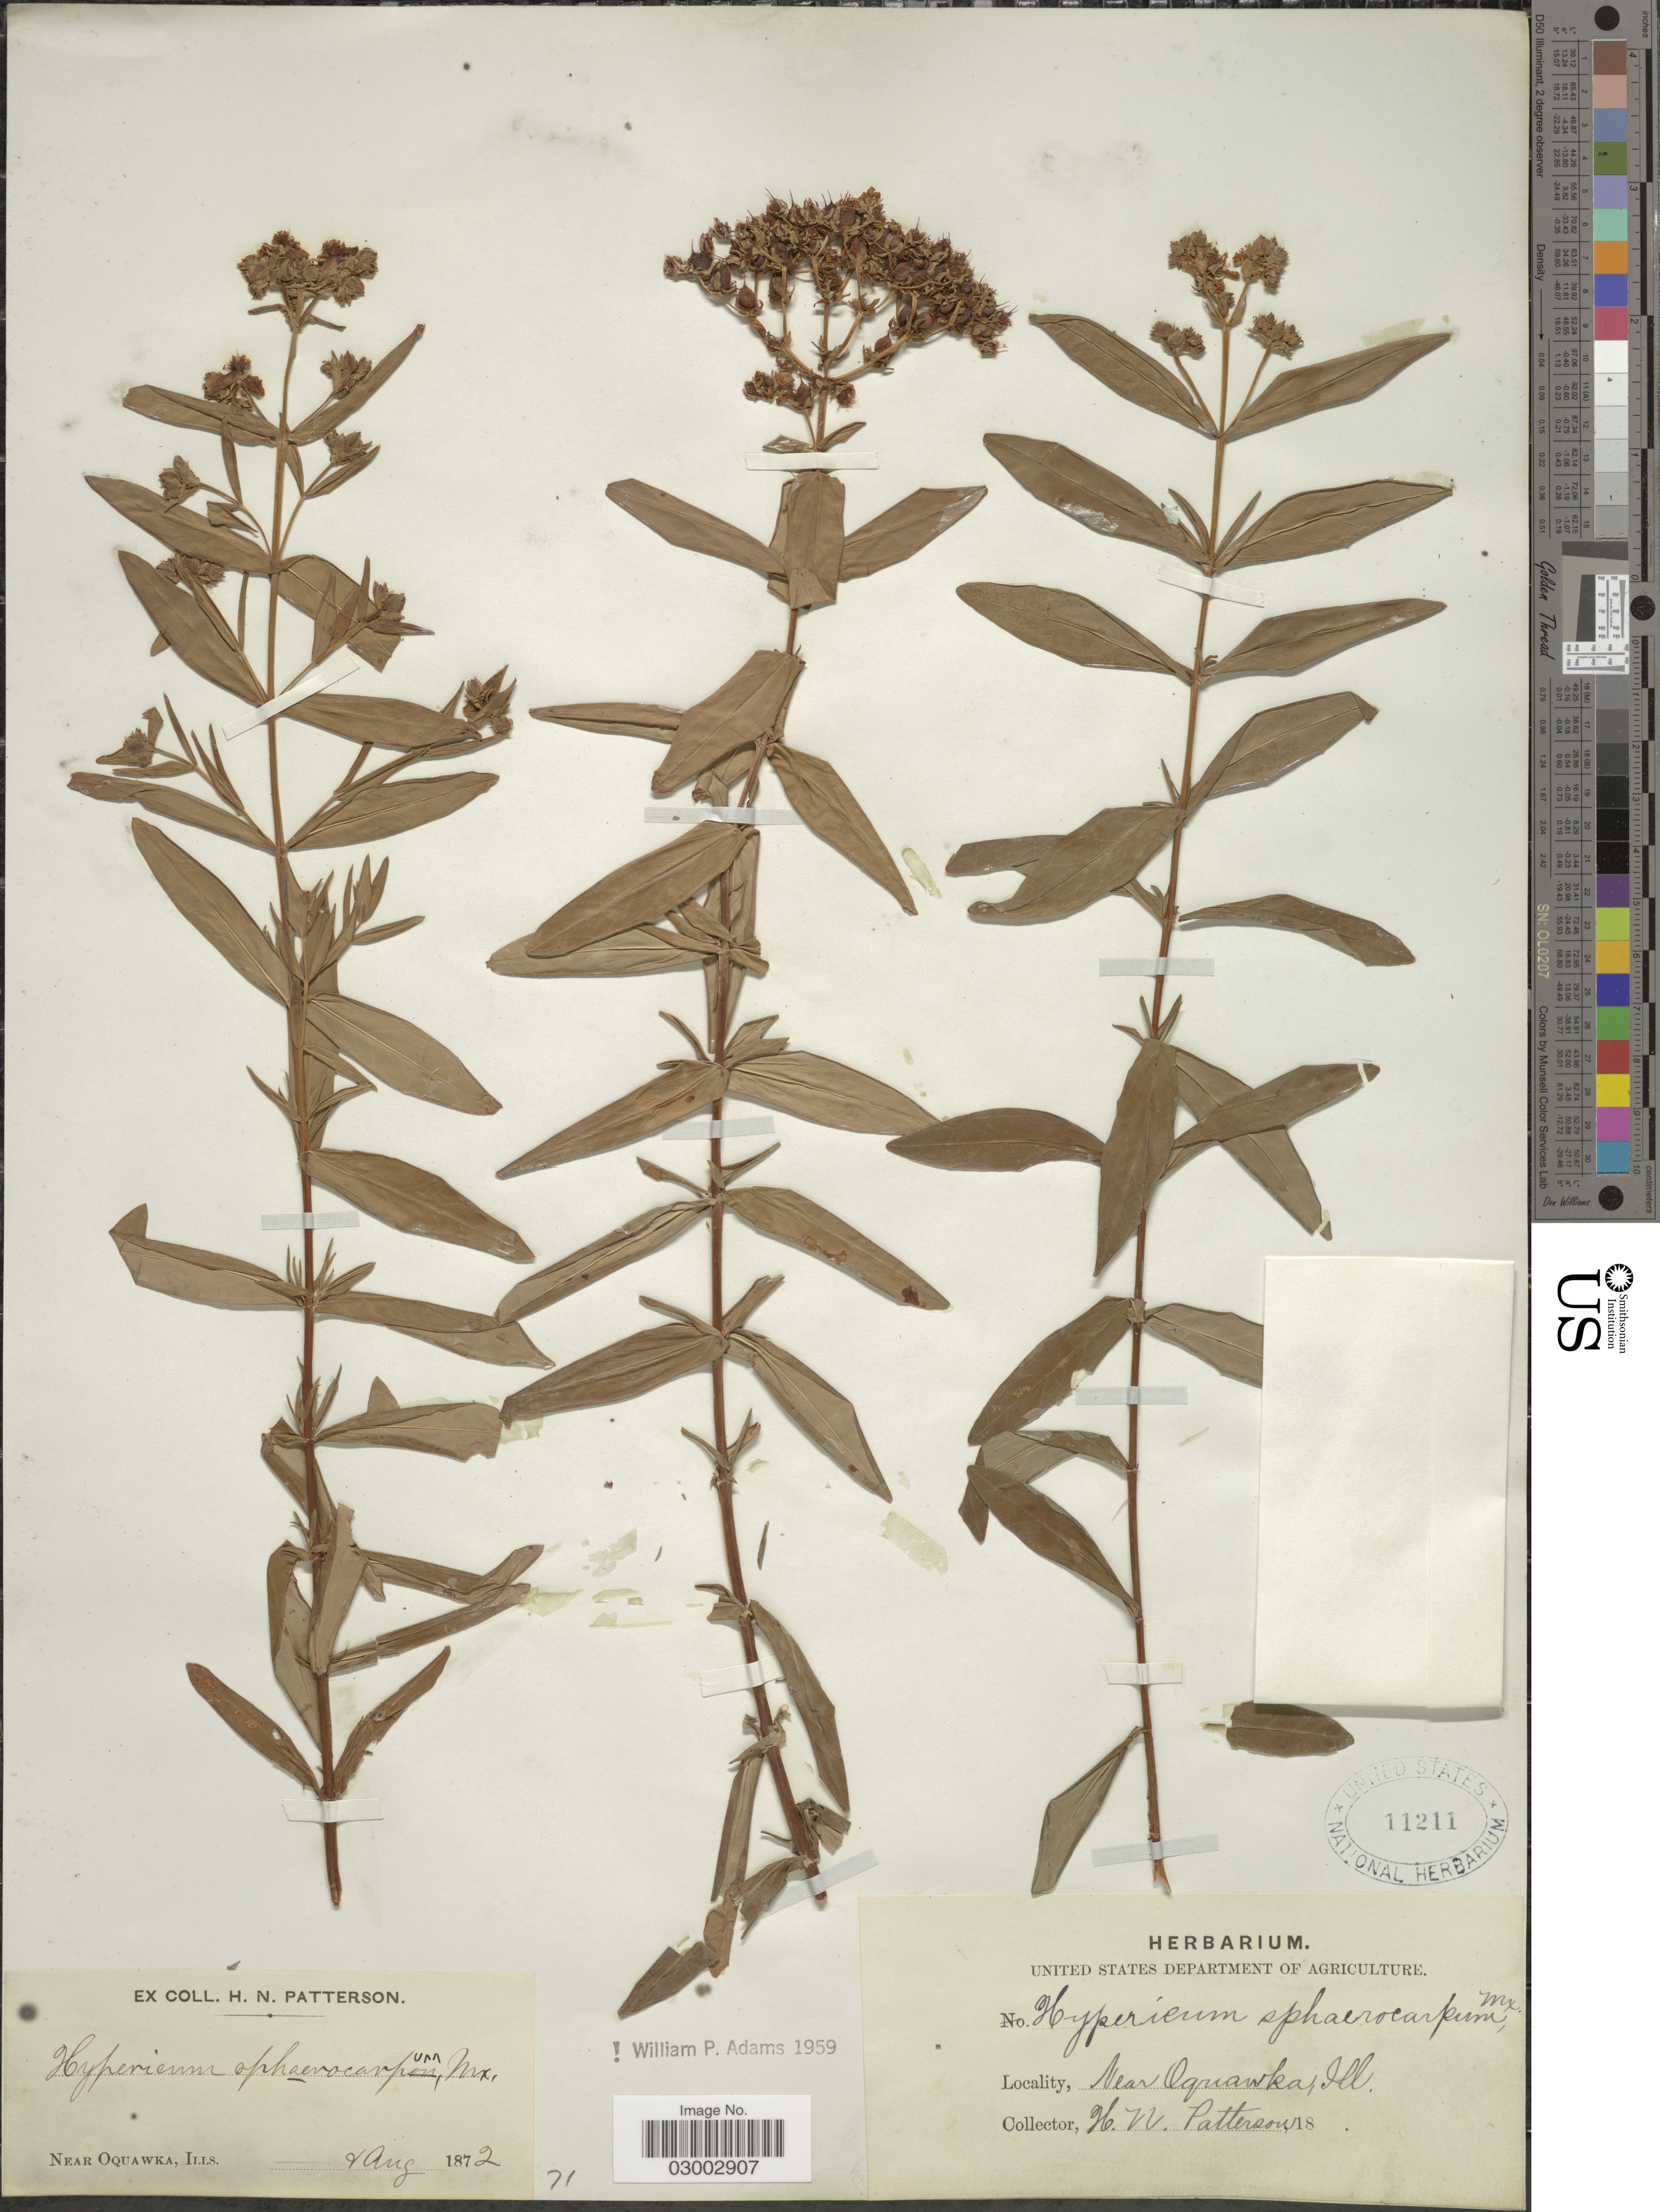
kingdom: Plantae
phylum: Tracheophyta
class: Magnoliopsida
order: Malpighiales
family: Hypericaceae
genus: Hypericum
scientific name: Hypericum sphaerocarpum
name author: Michx.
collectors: H. N. Patterson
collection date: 1872-08-02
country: United States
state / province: Illinois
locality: Near Oquawka.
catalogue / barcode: US 11211